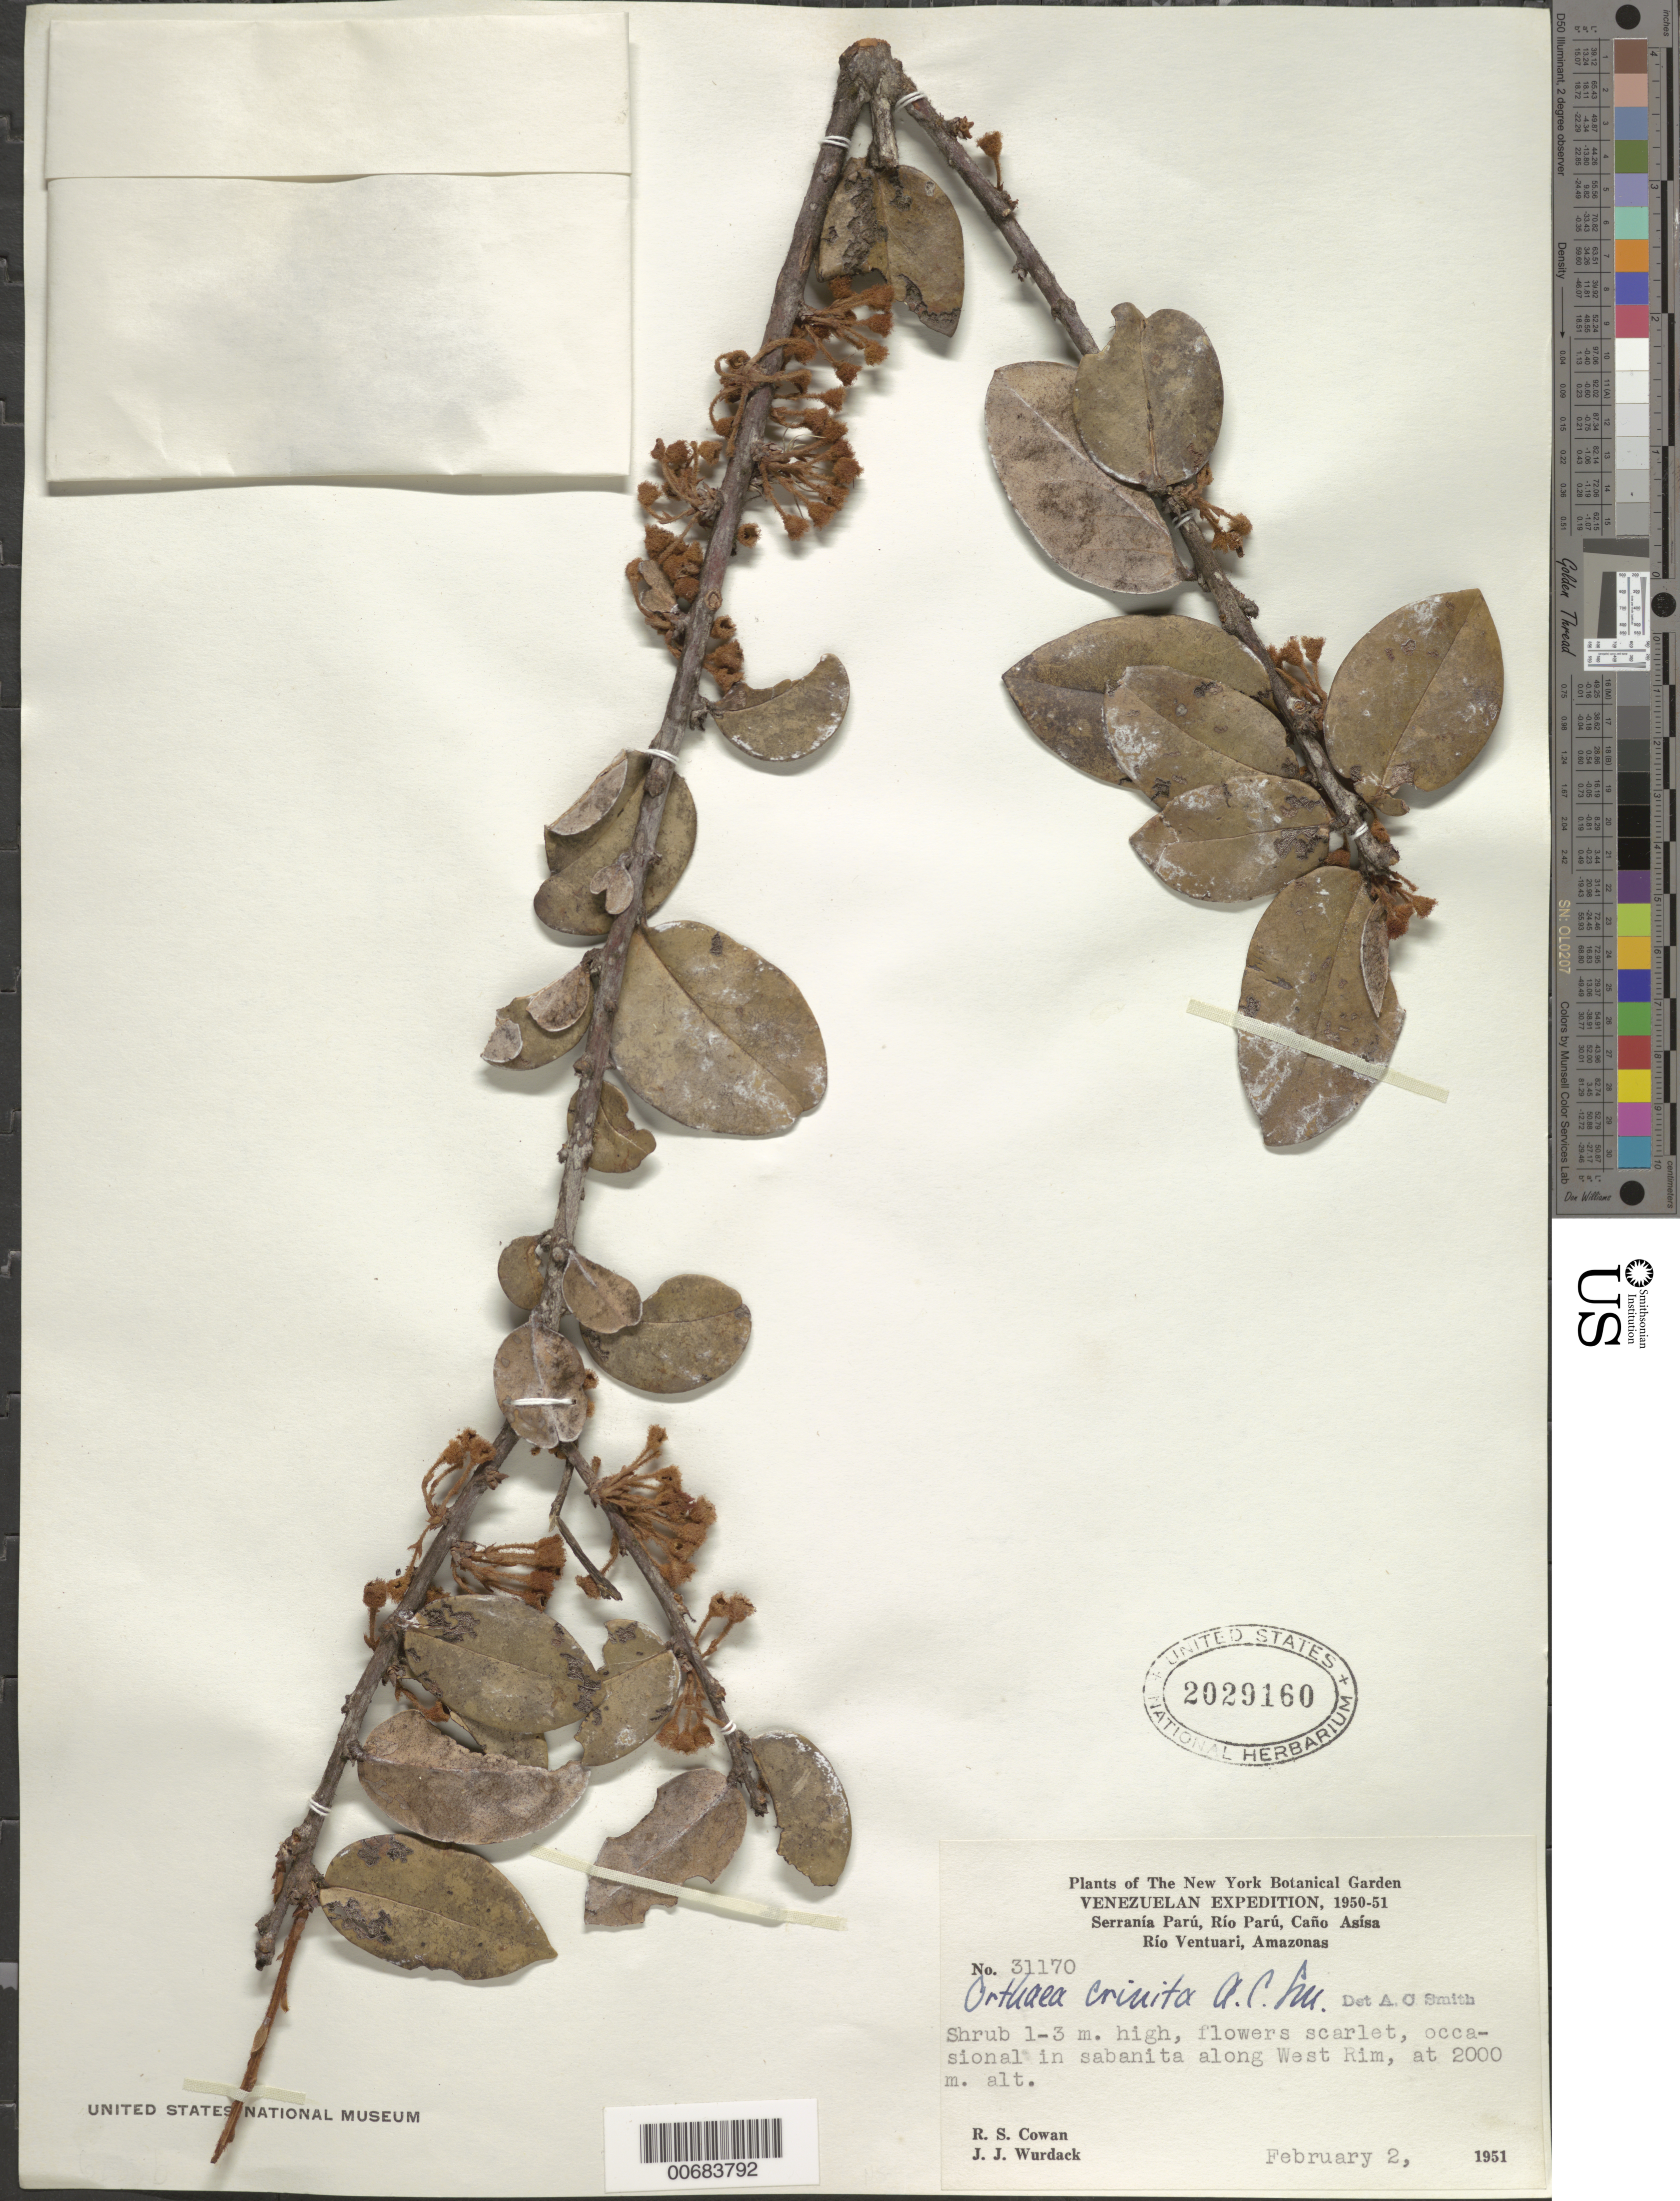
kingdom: Plantae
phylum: Tracheophyta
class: Magnoliopsida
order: Ericales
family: Ericaceae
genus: Orthaea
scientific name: Orthaea crinita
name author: A.C. Sm.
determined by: Smith, A. C.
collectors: R. S. Cowan & J. J. Wurdack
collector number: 31170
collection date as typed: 2-Feb-51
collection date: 1951-02-02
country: Venezuela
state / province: Amazonas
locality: Serranía Parú, along West Rim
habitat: Rocky sabanita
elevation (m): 2000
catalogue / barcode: US 2029160